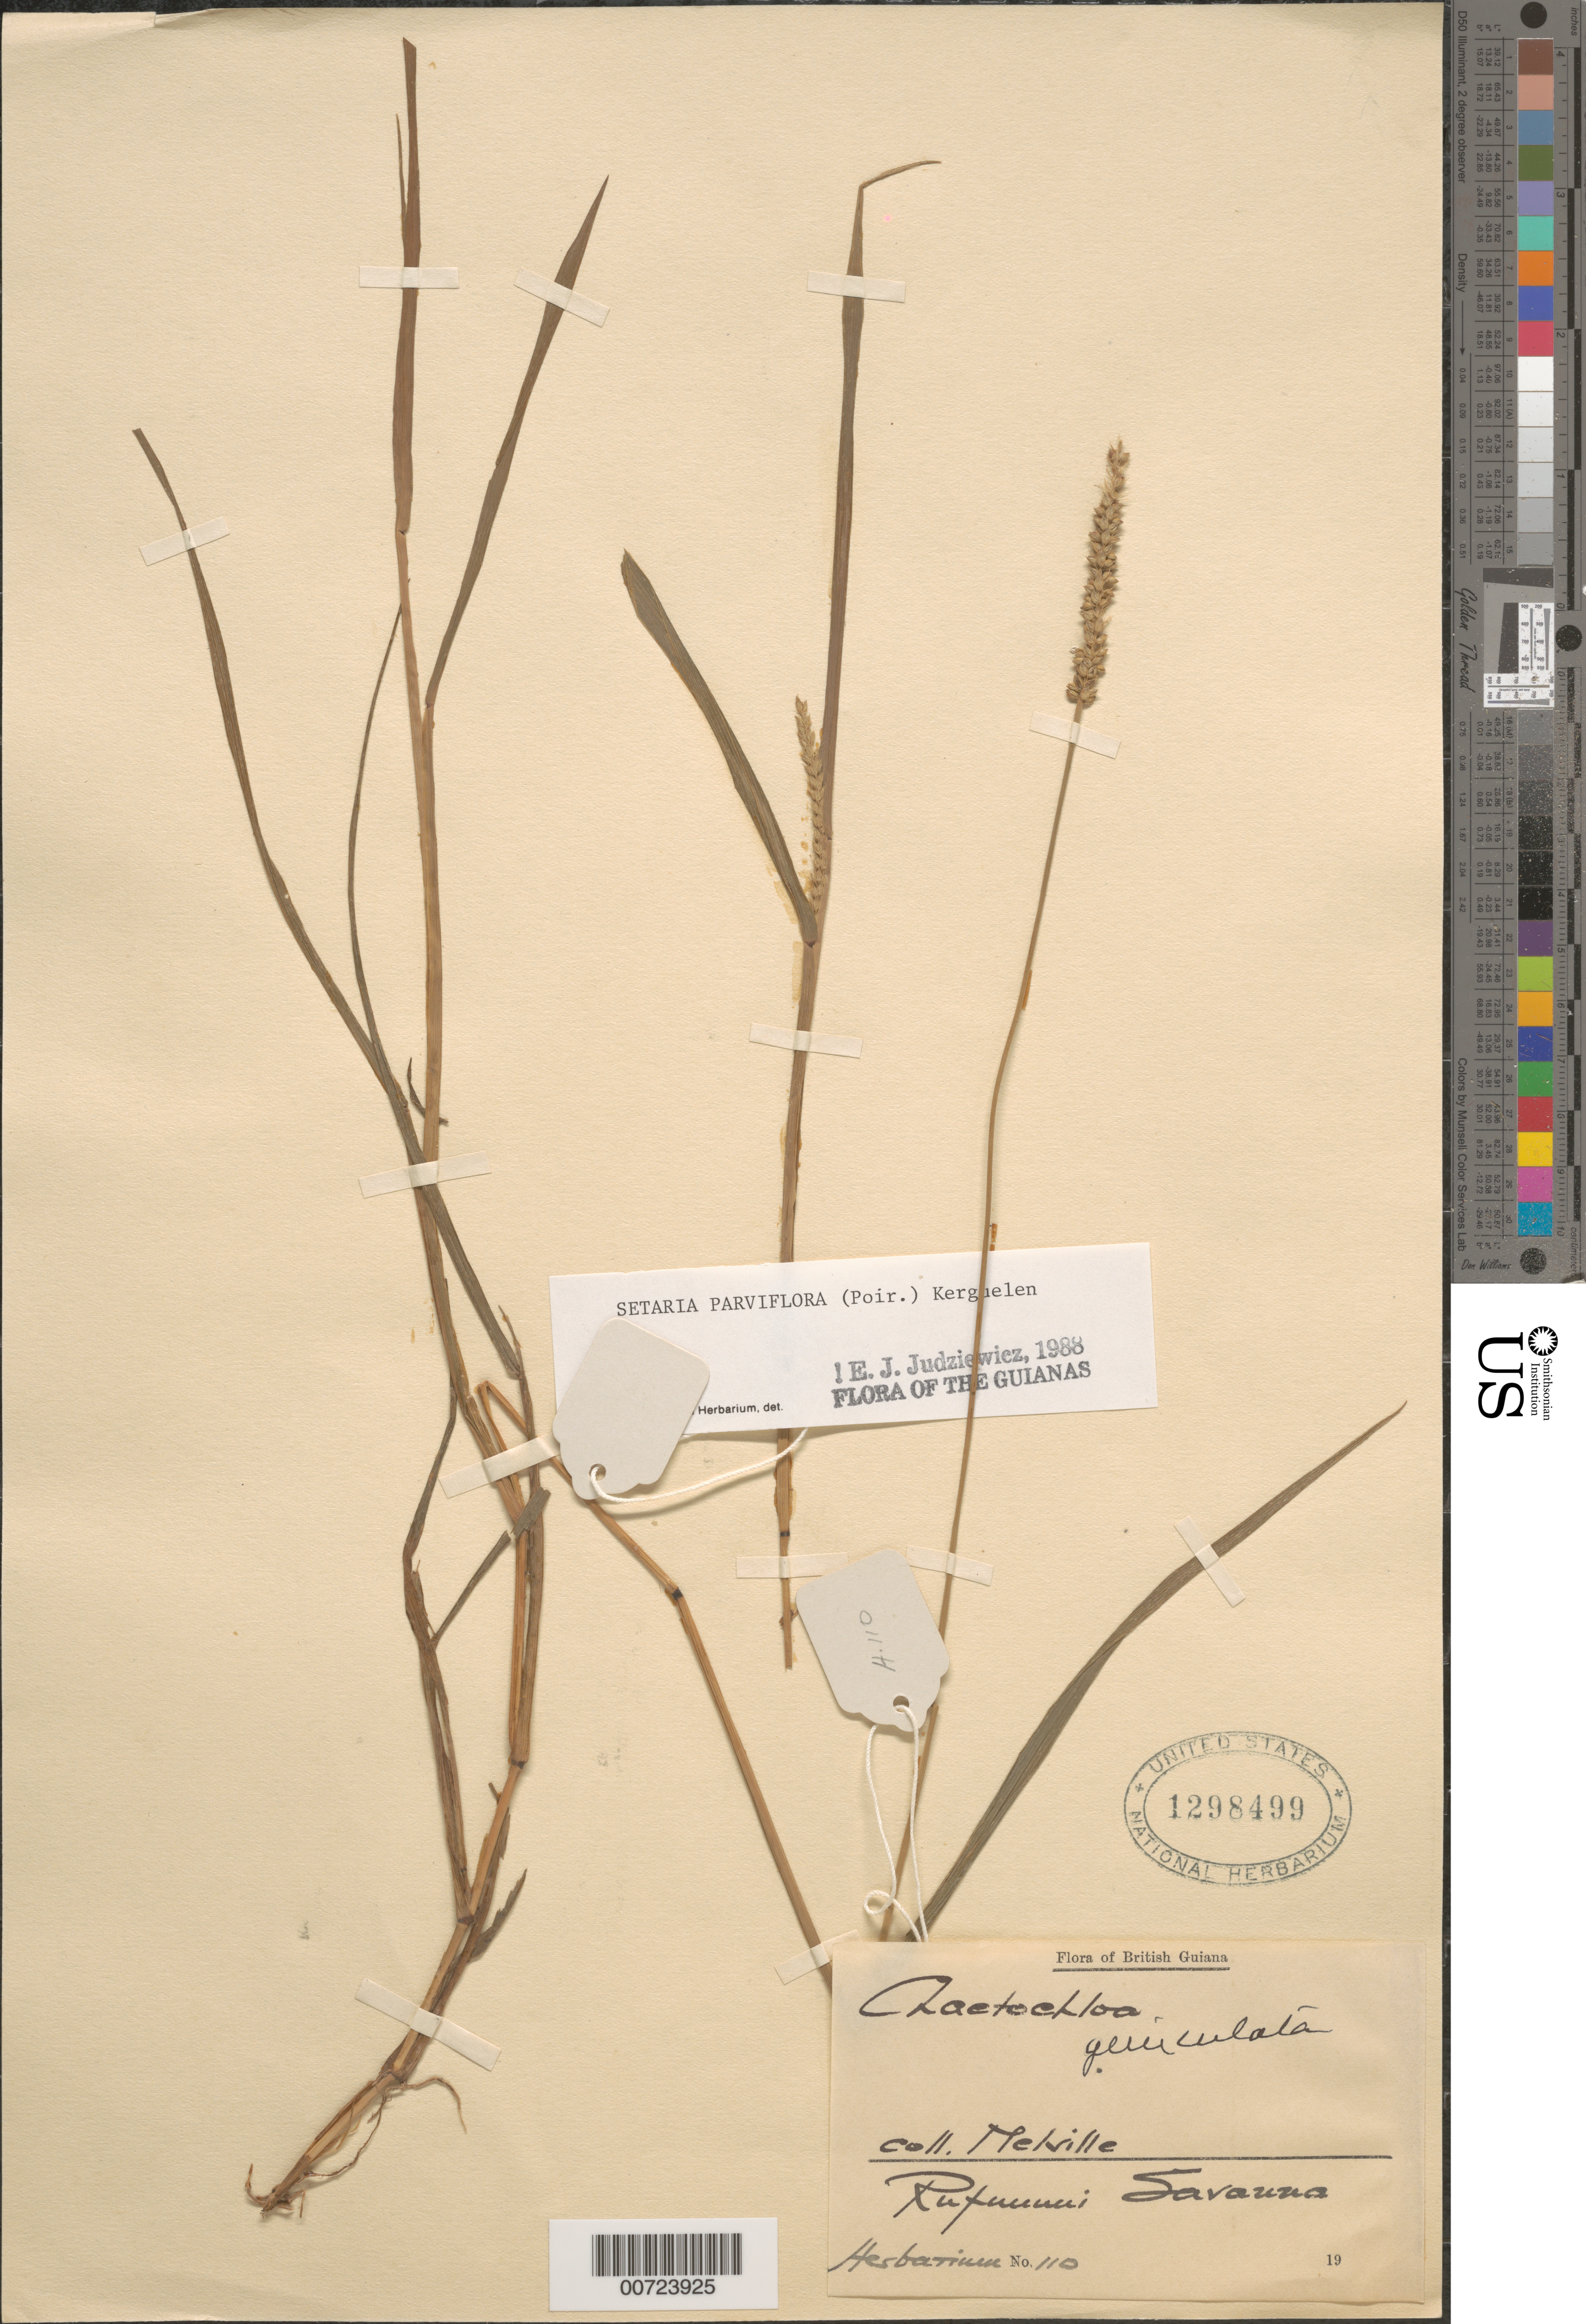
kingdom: Plantae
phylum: Tracheophyta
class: Liliopsida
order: Poales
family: Poaceae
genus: Setaria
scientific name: Setaria parviflora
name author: (Poir.) Kerguélen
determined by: Judziewicz, E. J.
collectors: H. Melville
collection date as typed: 19??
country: Guyana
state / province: U. Takutu-U. Essequibo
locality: Rupununi Savanna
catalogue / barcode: US 1298499